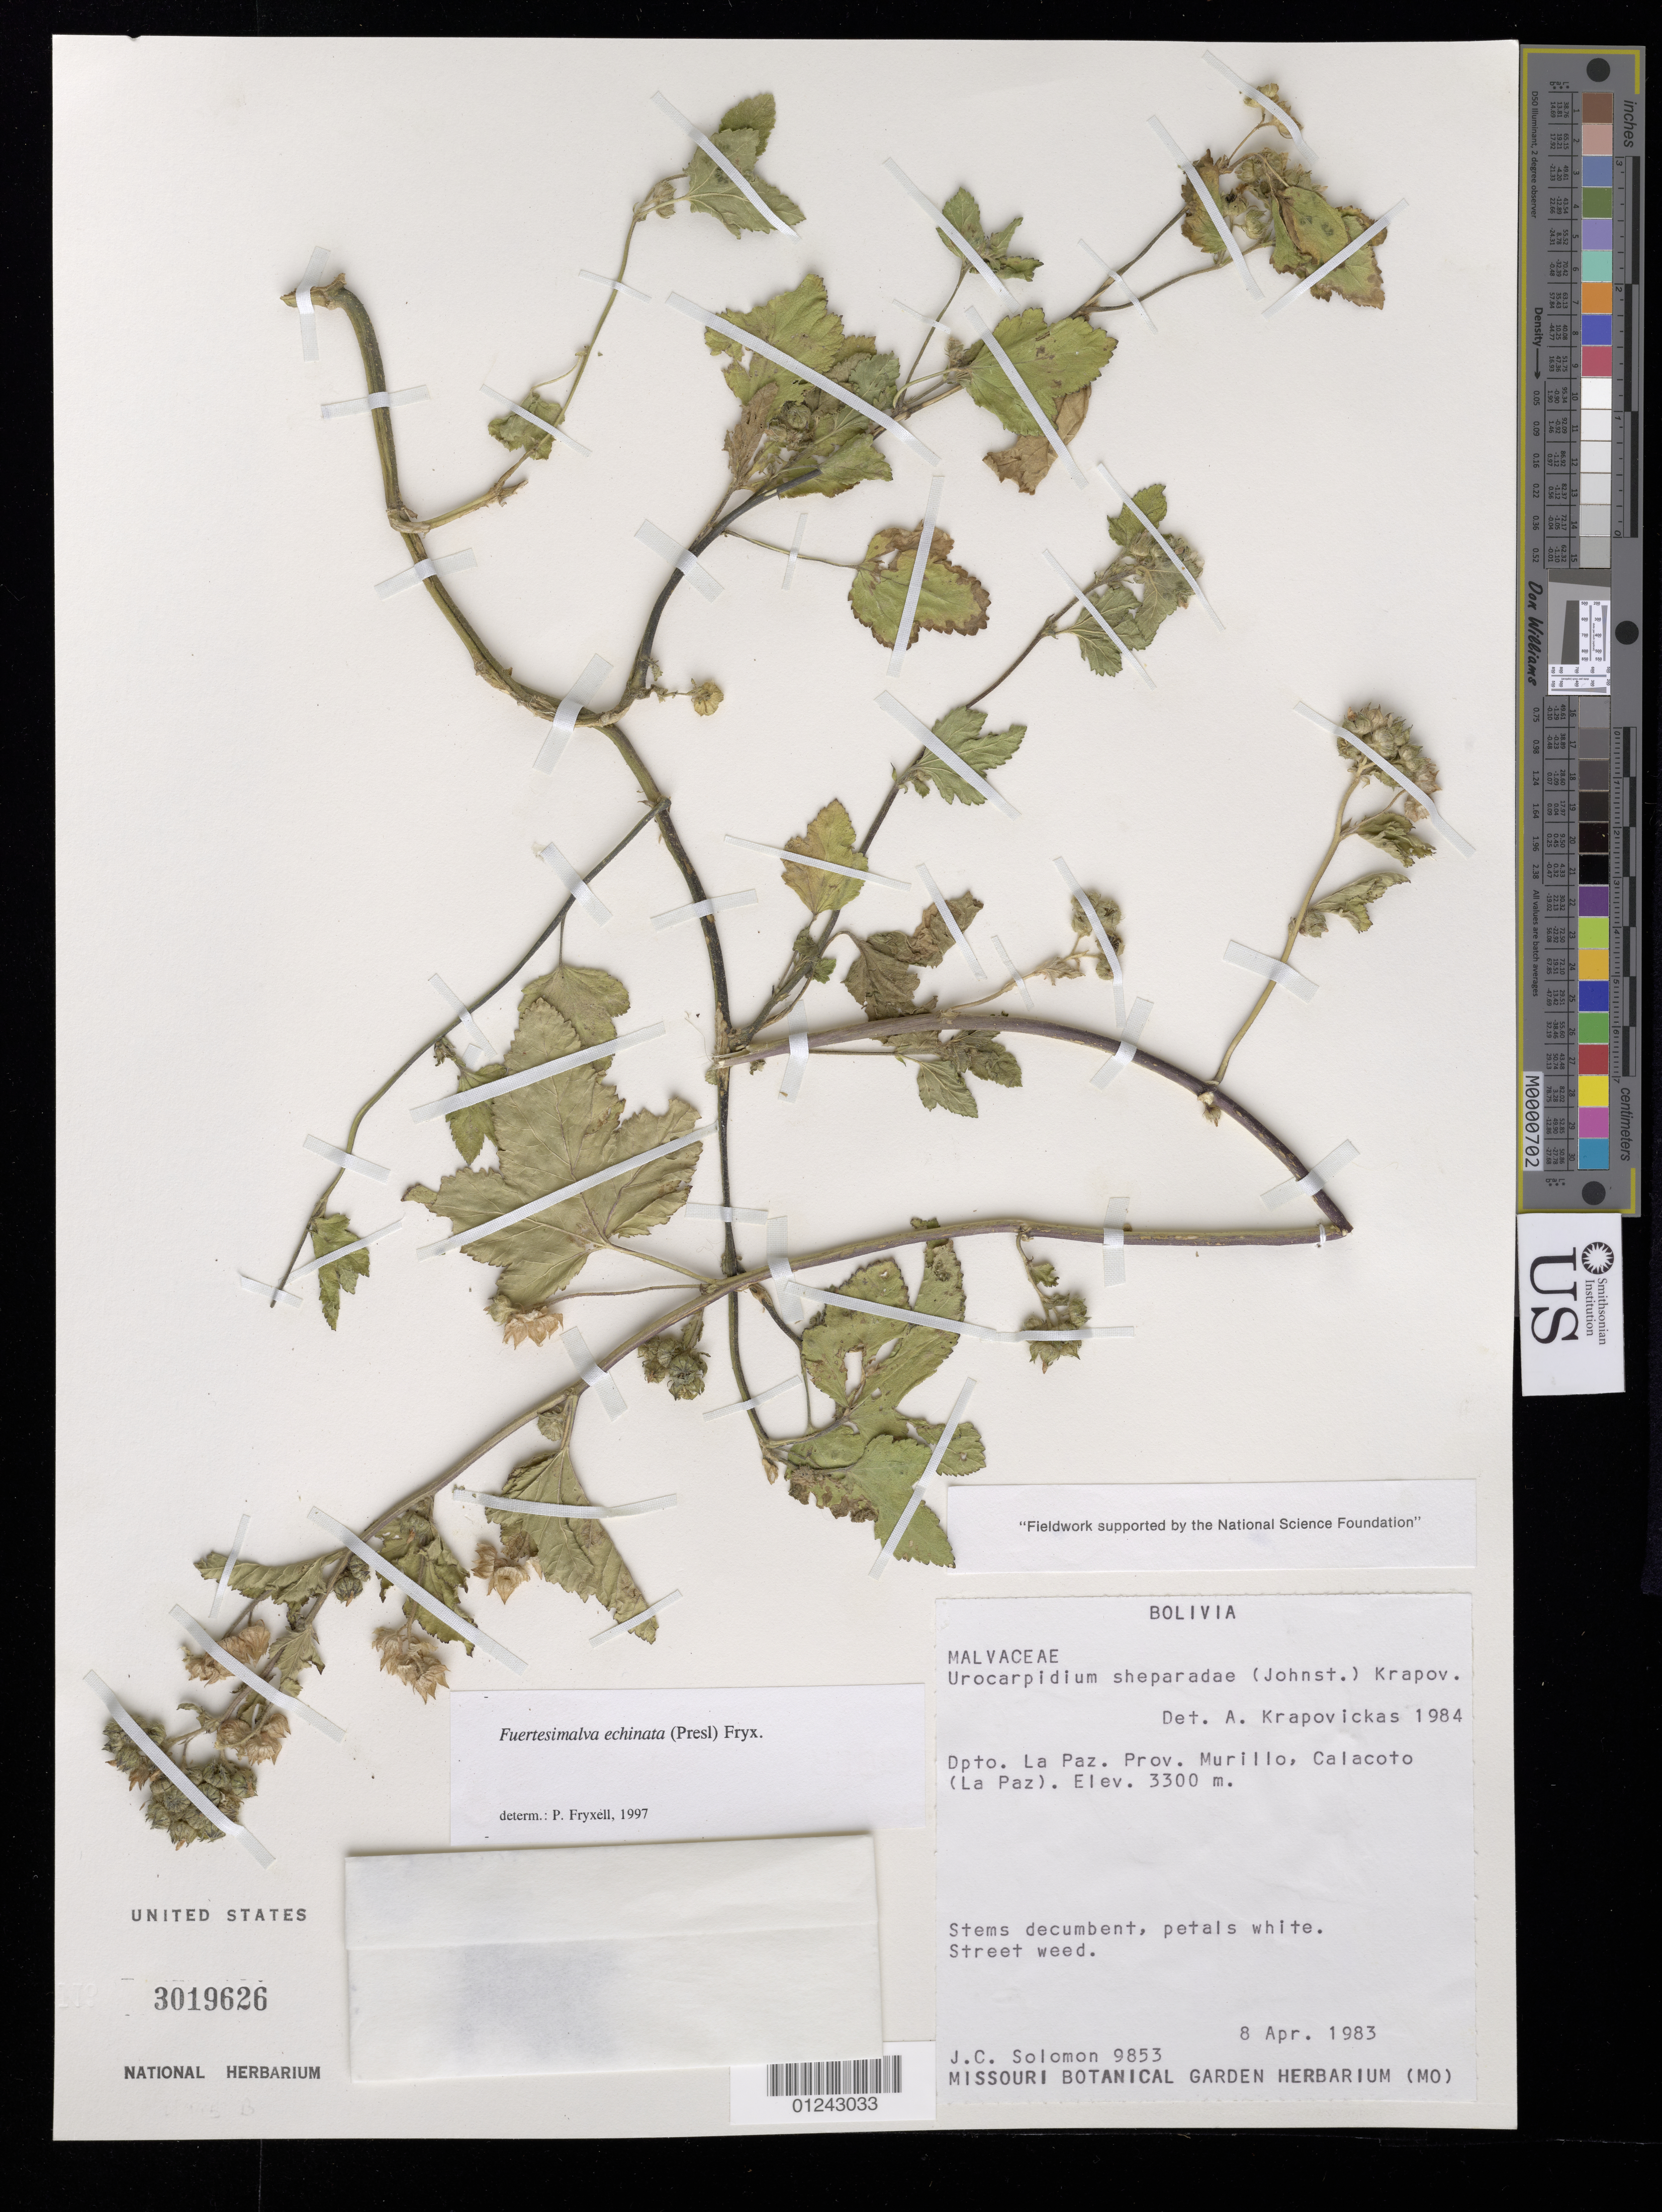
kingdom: Plantae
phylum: Tracheophyta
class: Magnoliopsida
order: Malvales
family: Malvaceae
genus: Fuertesimalva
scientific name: Fuertesimalva echinata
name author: (C. Presl) Fryxell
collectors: J. C. Solomon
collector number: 9853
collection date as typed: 8 Apr 1983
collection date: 1983-04-08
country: Bolivia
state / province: La Páz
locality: Prov Murillo, Calacoto.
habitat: Street weed.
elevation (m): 3300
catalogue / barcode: US 3019626